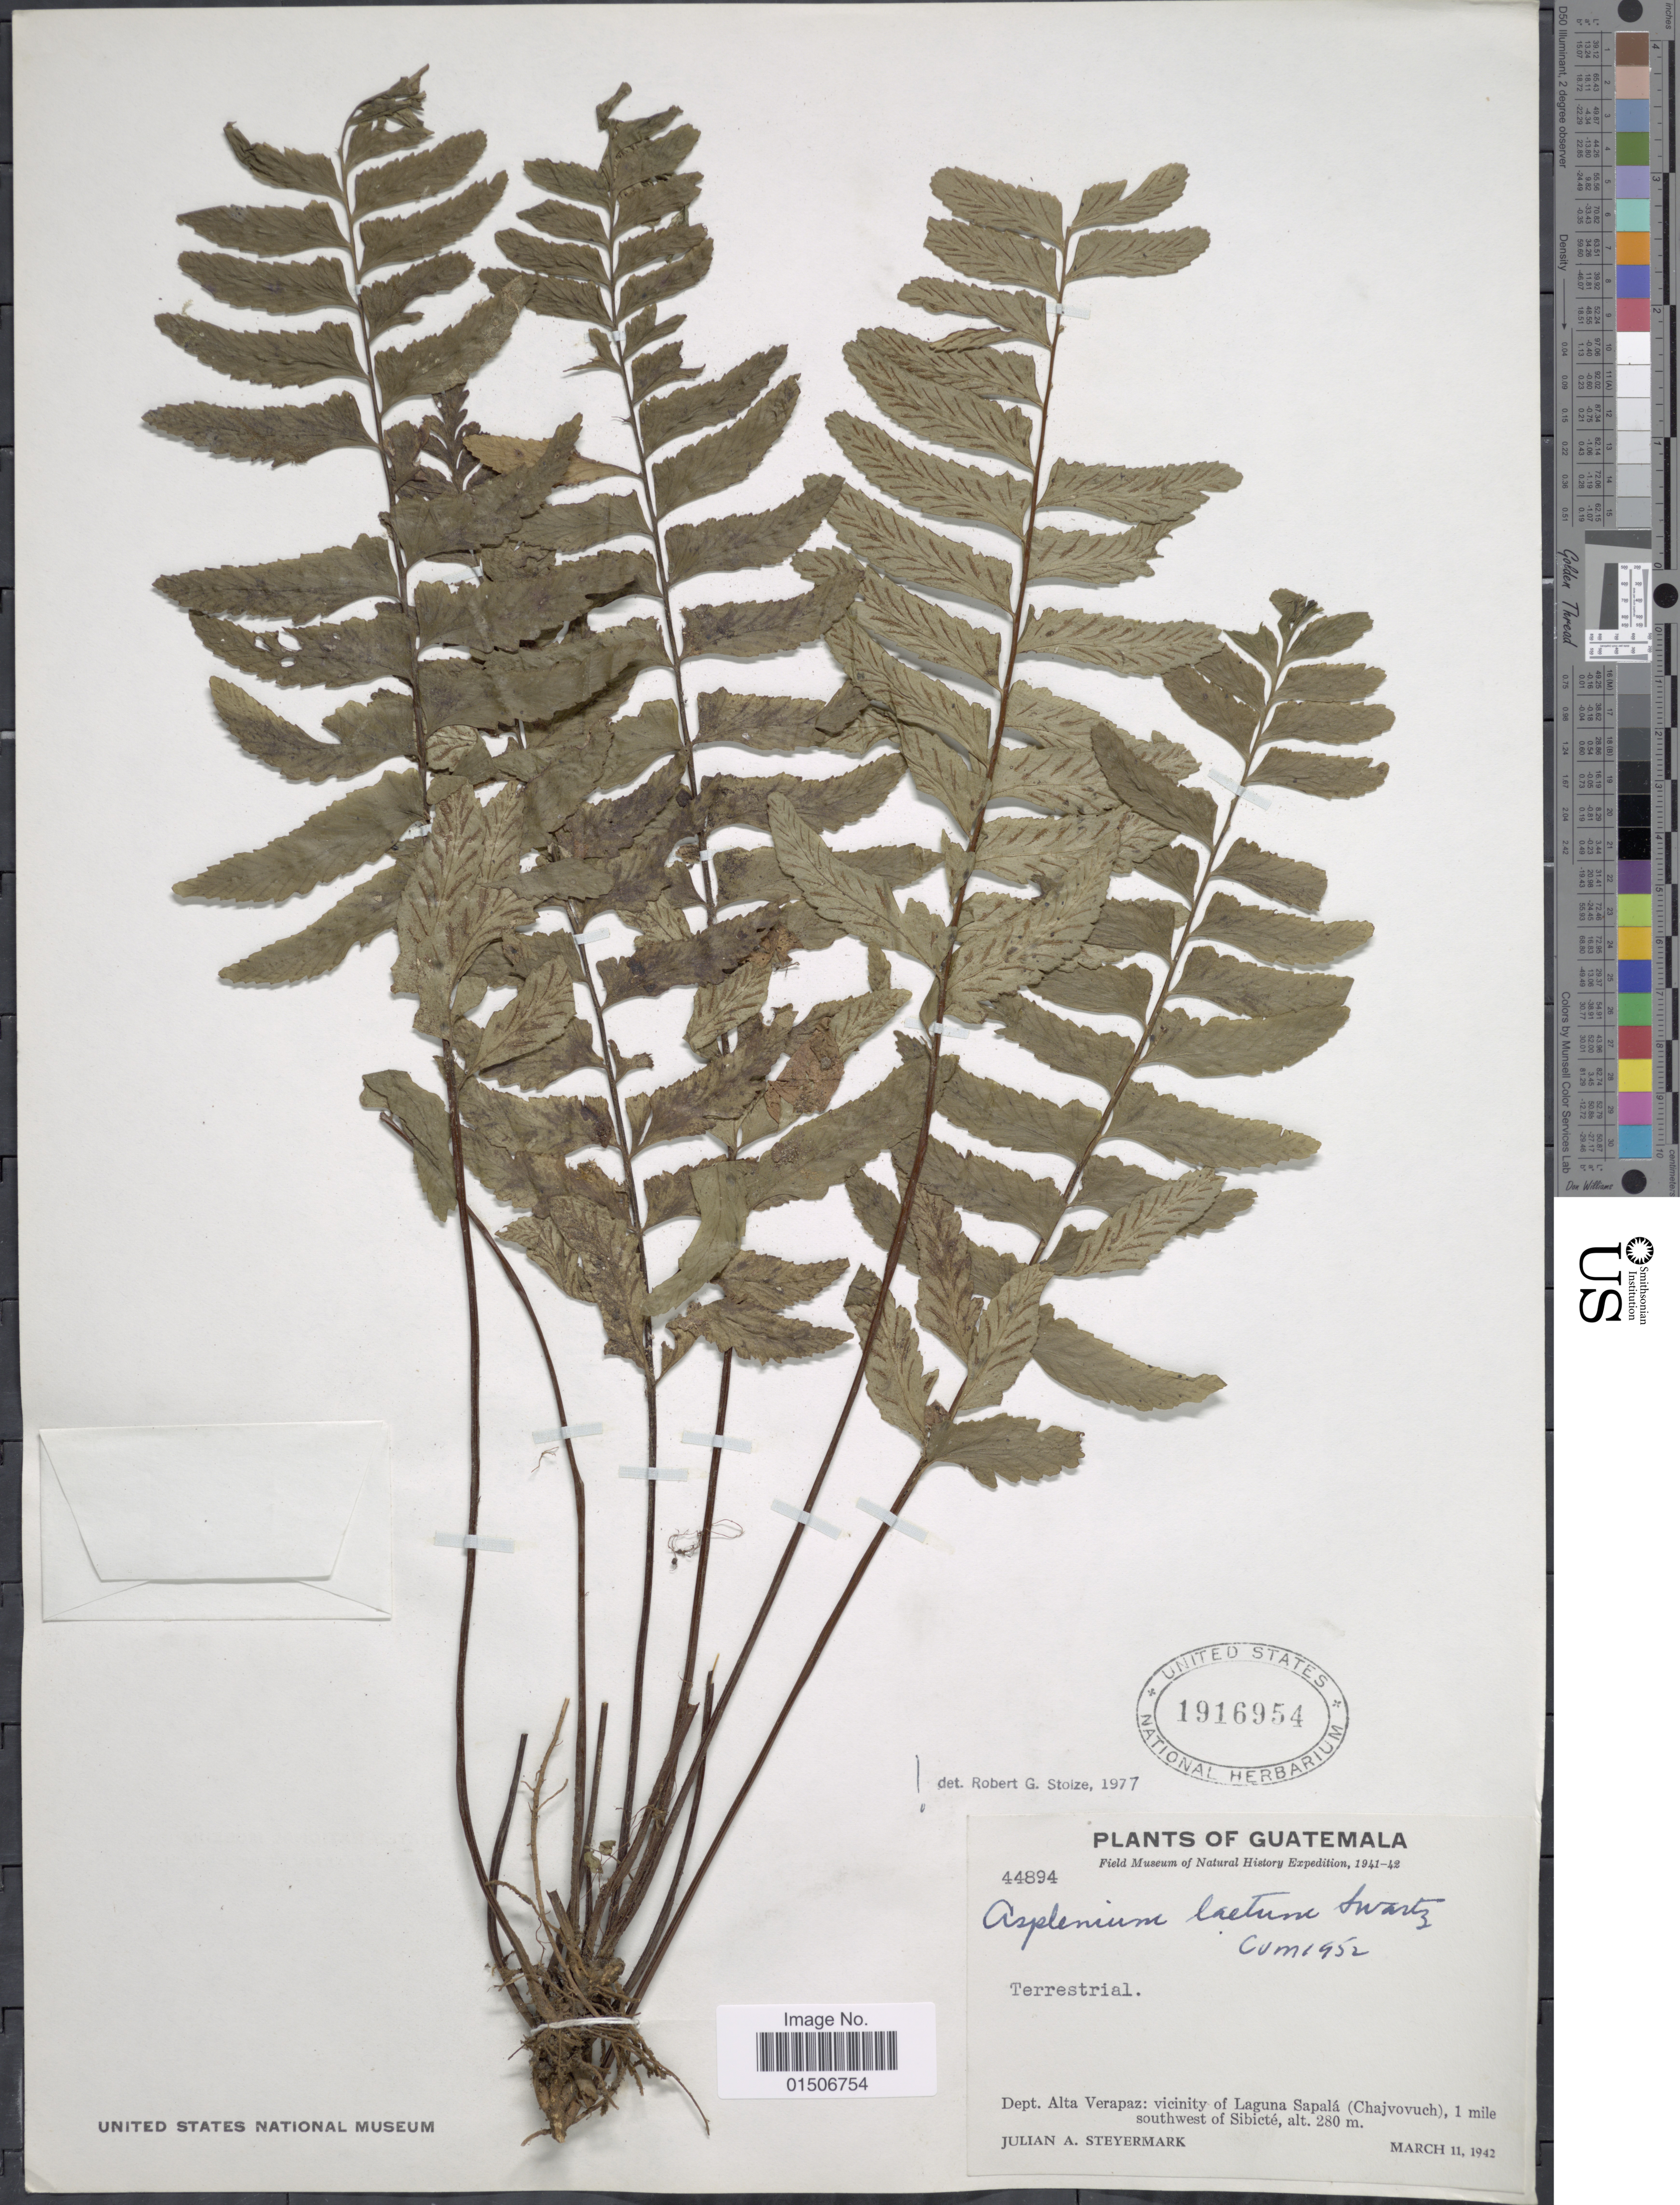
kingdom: Plantae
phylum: Tracheophyta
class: Polypodiopsida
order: Polypodiales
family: Aspleniaceae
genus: Asplenium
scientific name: Asplenium laetum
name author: Sw.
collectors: J. Steyermark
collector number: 44894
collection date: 1942-03-11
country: Guatemala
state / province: Alta Verapaz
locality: Dept. Alta Verapaz: vicinity of Laguna Sapalá (Chajvovuch), 1 mile southwest of Sibicté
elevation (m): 280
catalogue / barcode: US 1916954